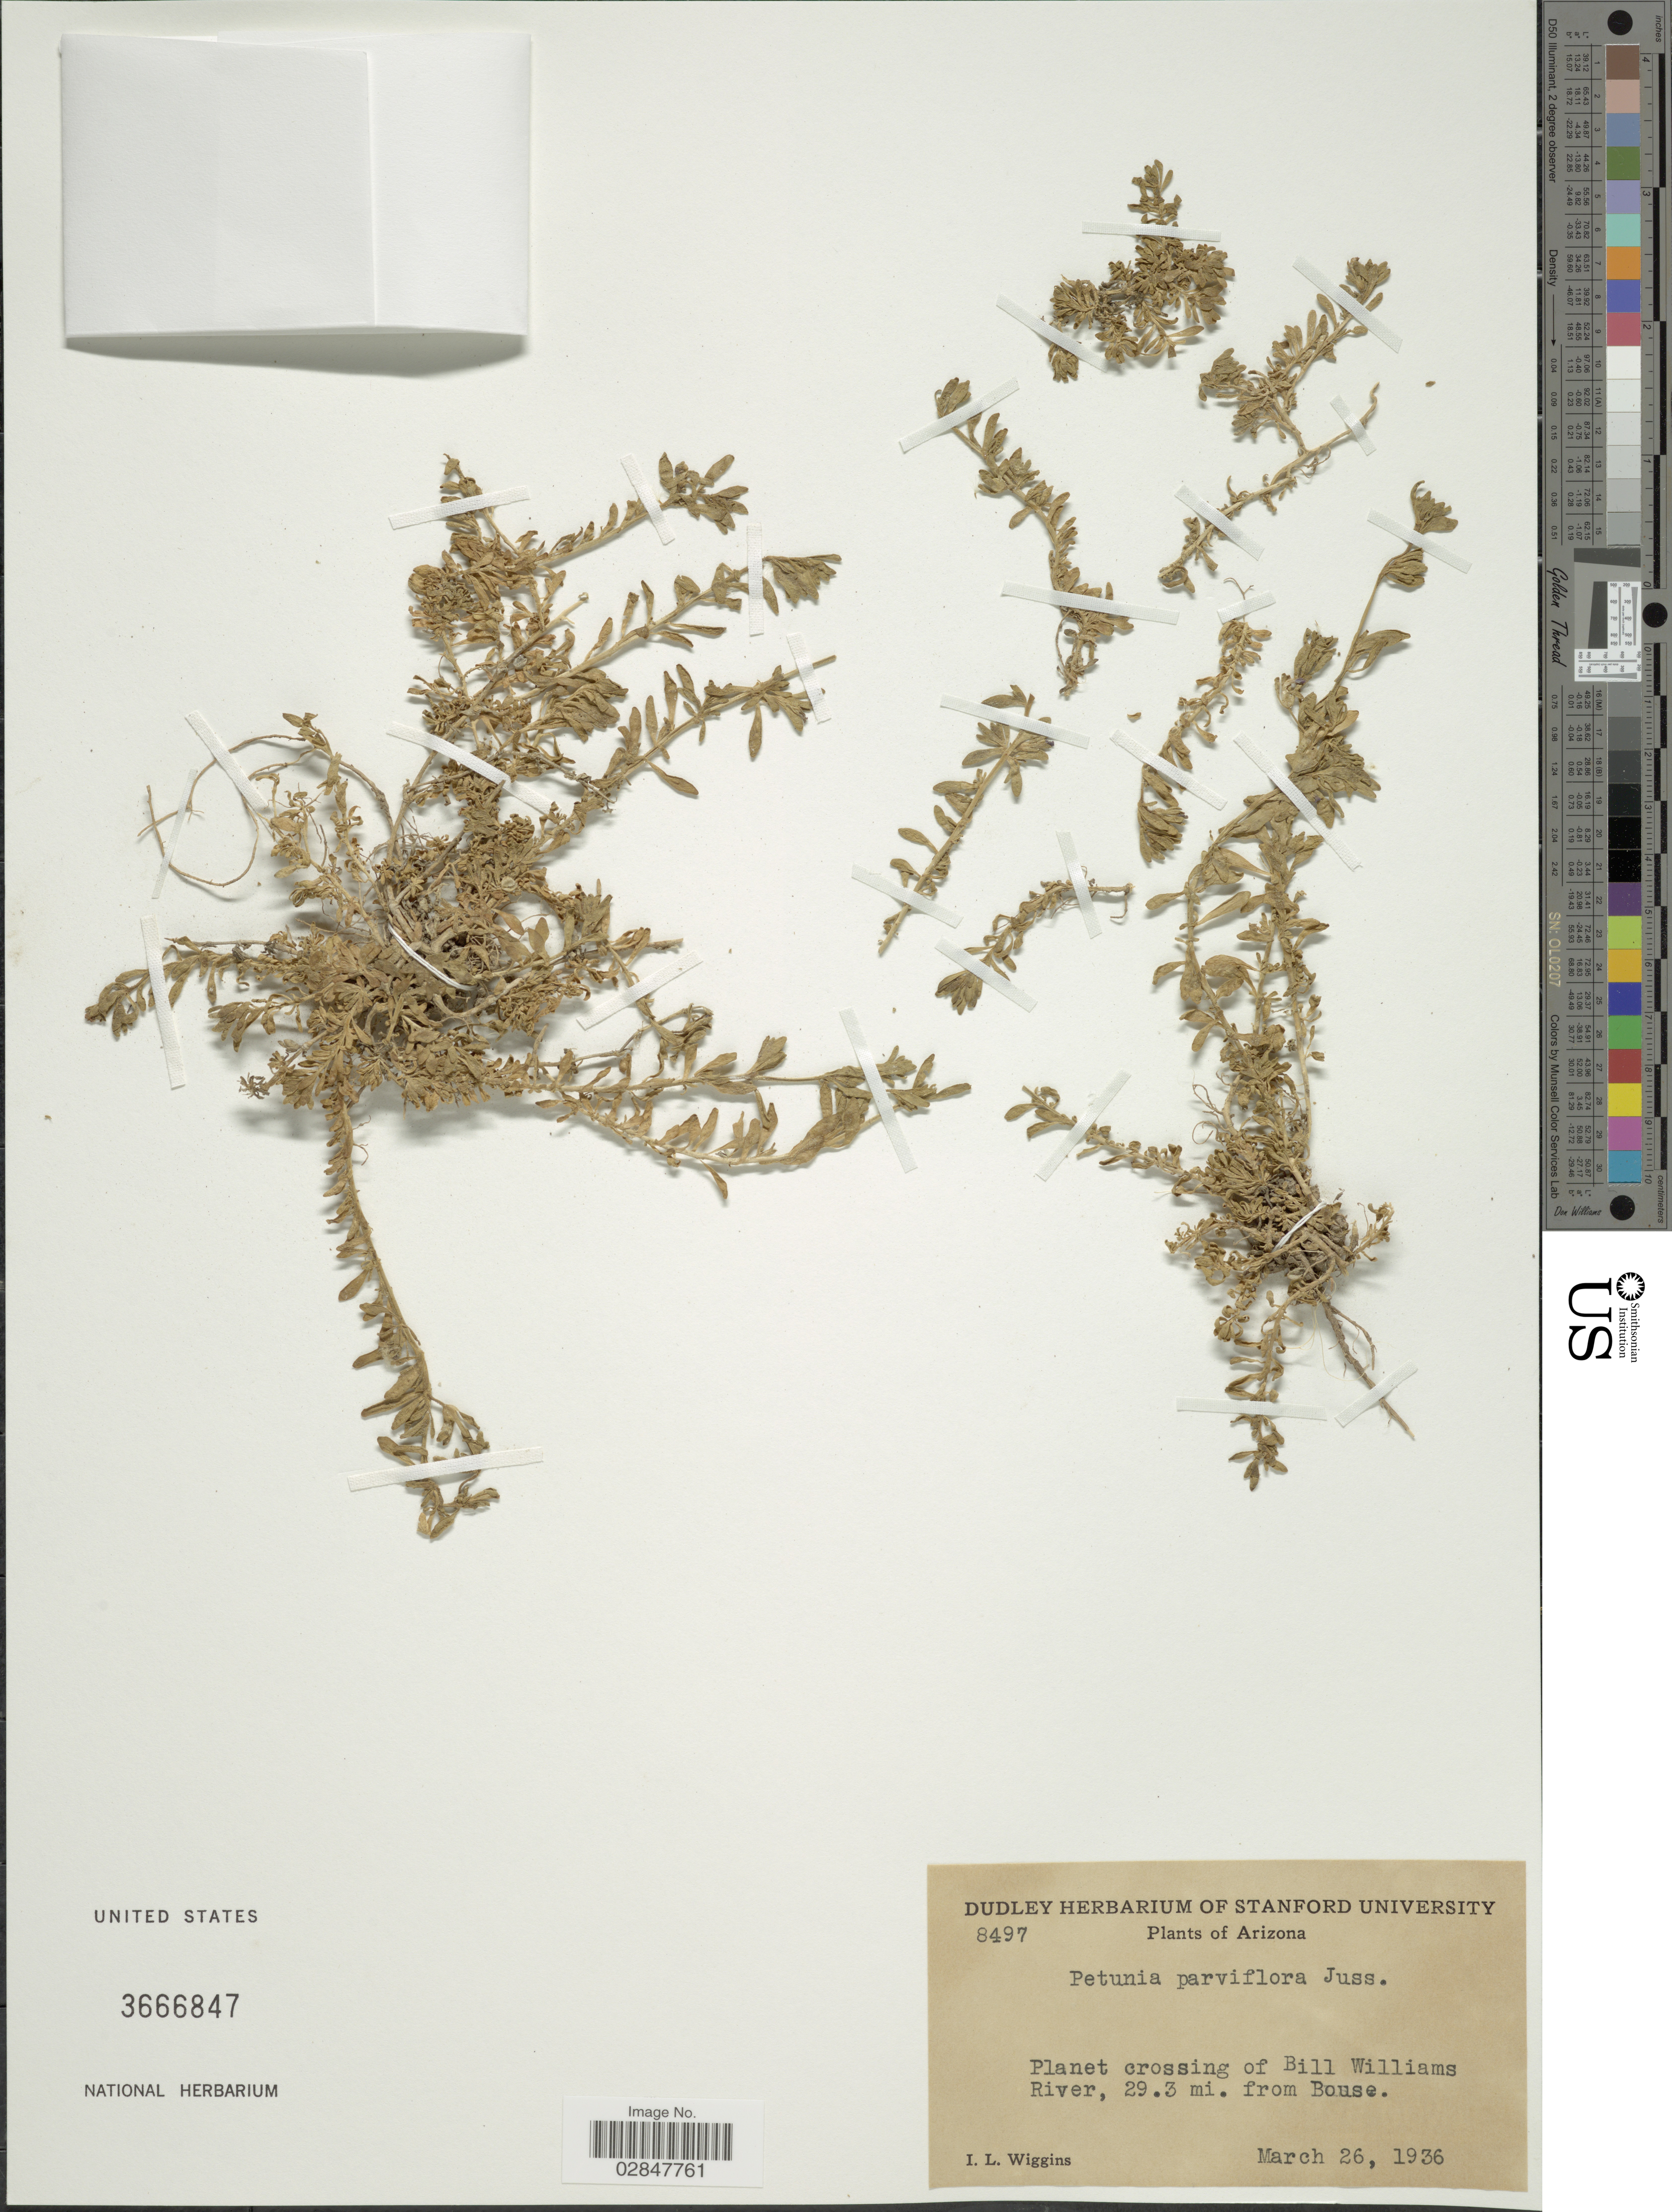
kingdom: Plantae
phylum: Tracheophyta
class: Magnoliopsida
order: Solanales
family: Solanaceae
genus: Petunia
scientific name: Petunia parviflora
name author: Juss.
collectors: I. L. Wiggins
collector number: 8497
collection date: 1936-03-26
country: United States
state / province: Arizona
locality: Planet crossing of Bill Williams River, 29.3 mi. from Bouse.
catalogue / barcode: US 3666847